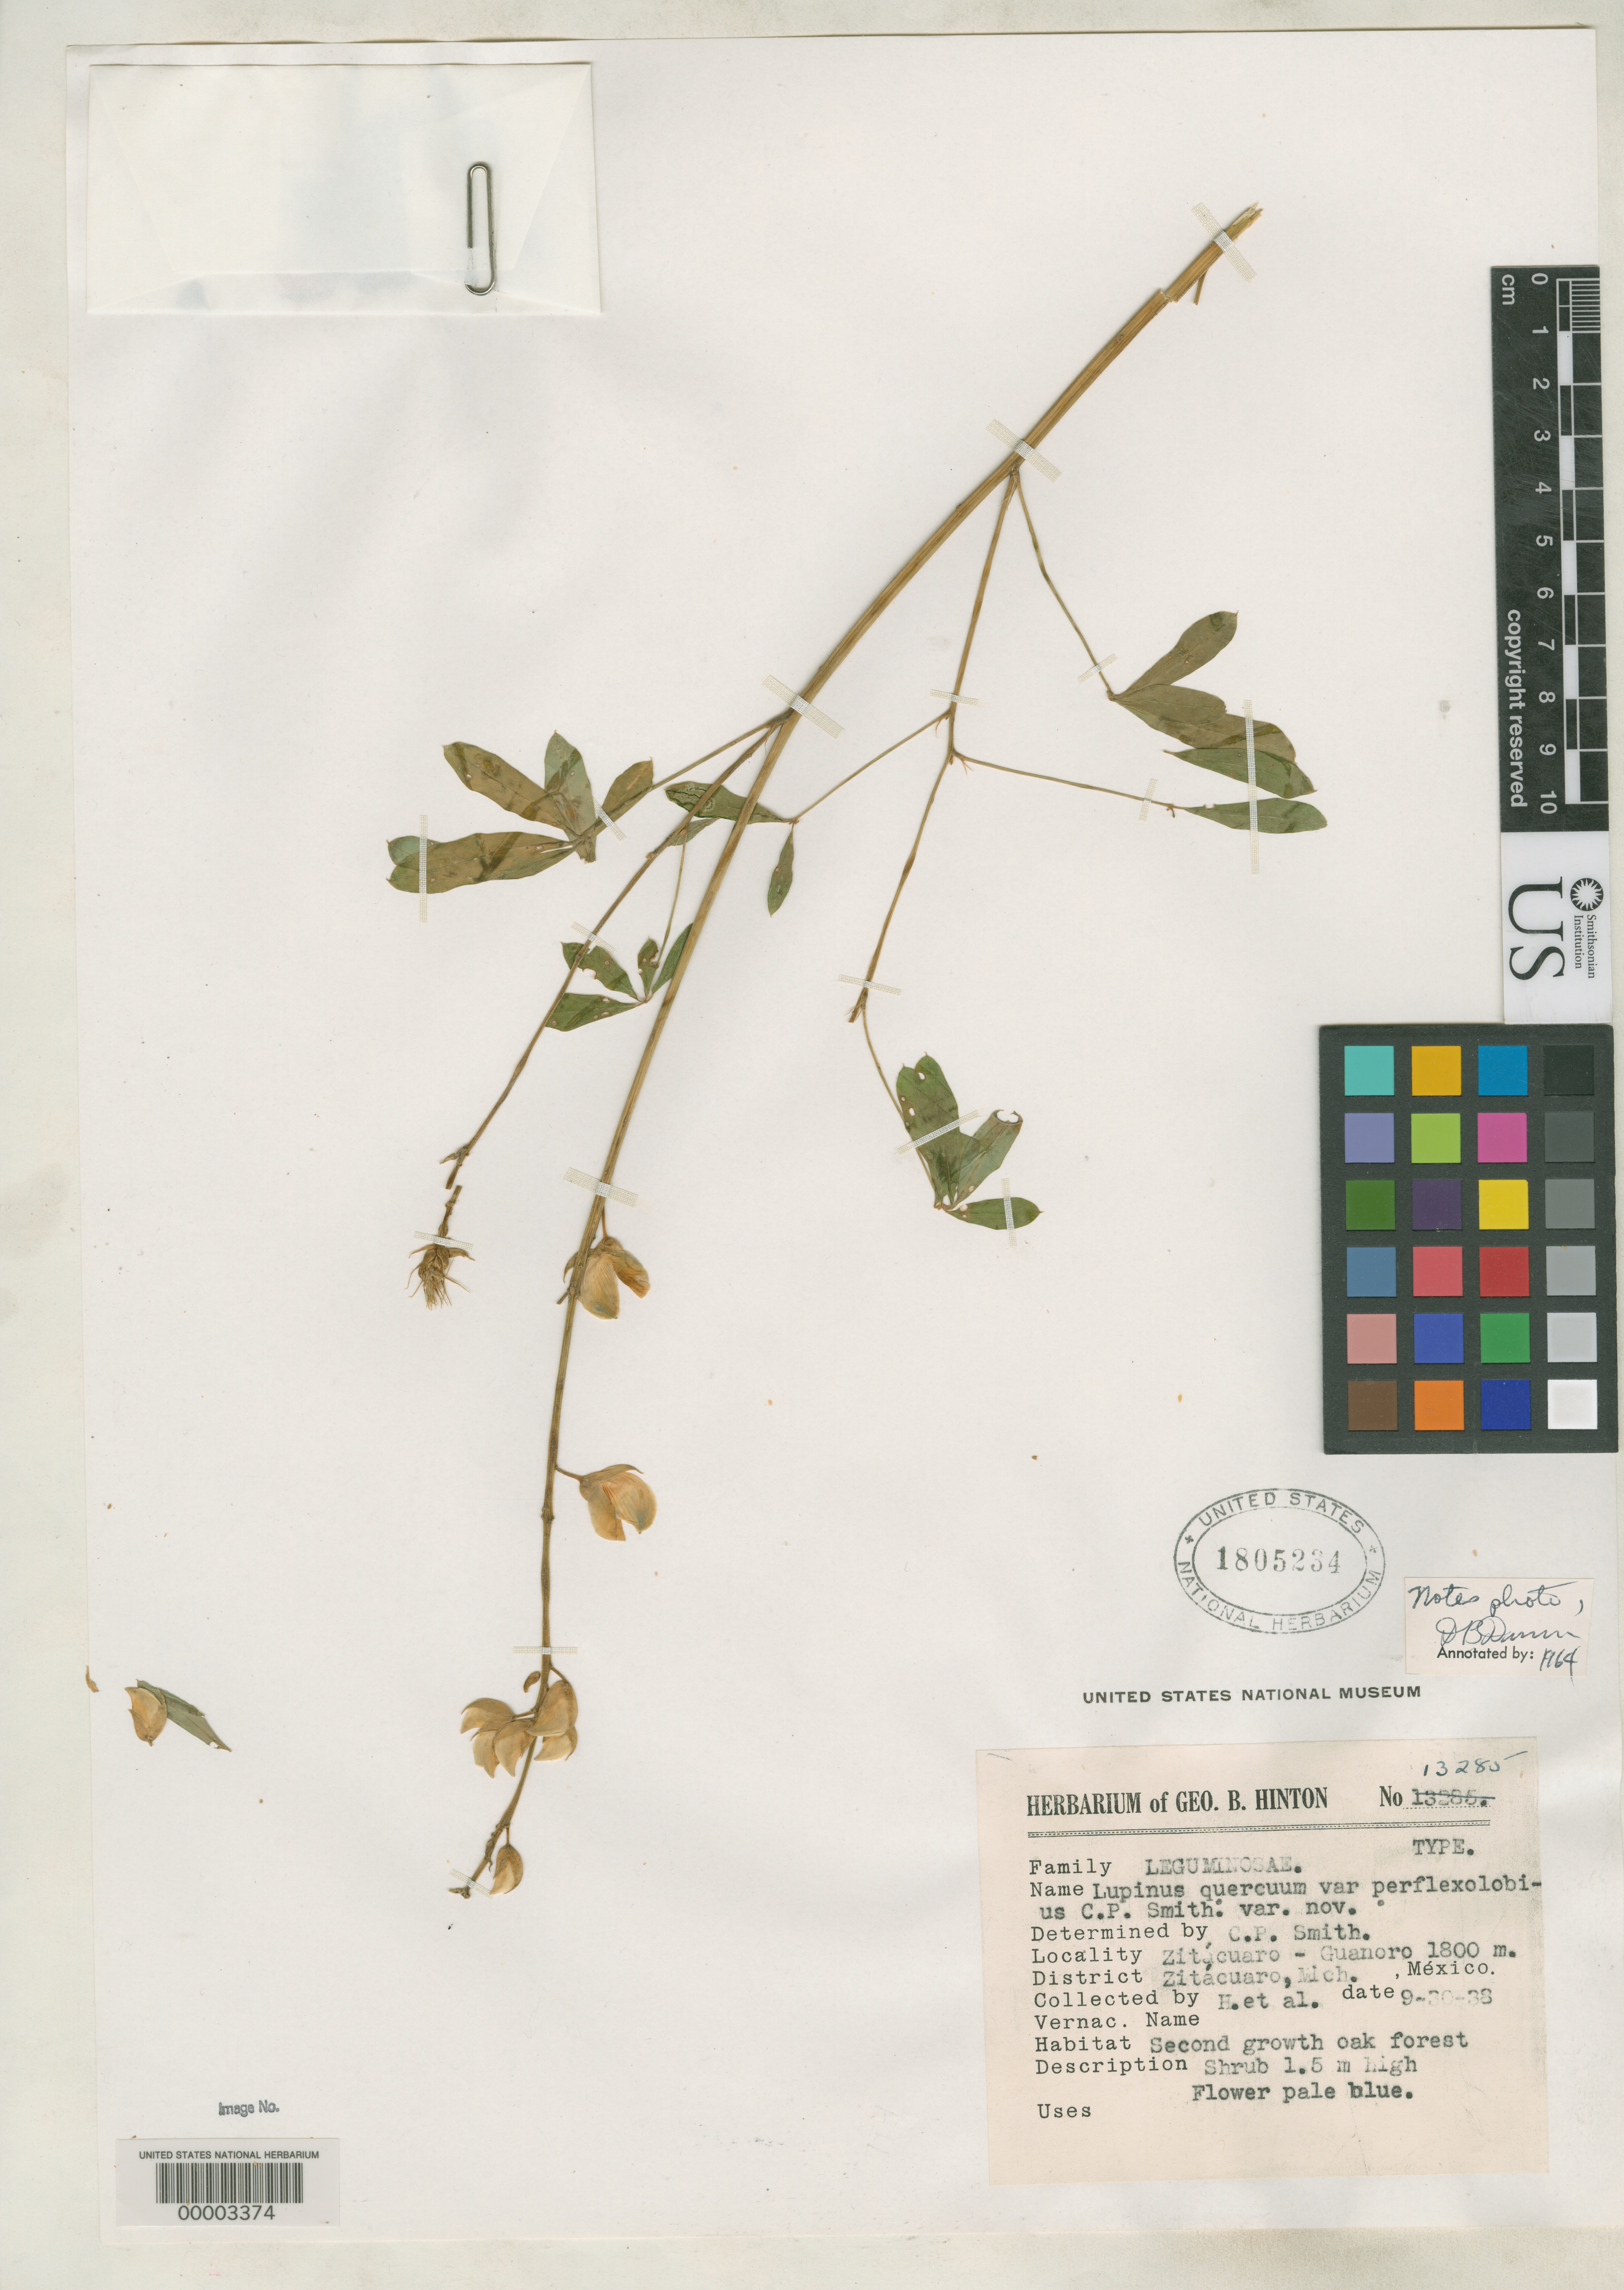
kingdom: Plantae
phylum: Tracheophyta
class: Magnoliopsida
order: Fabales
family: Fabaceae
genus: Lupinus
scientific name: Lupinus quercuum var. perflexolobius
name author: C.P. Sm.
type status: Isotype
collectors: G. B. Hinton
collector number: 13285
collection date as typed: Sep 1938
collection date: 1938-09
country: Mexico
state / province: Michoacán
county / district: Zitacuaro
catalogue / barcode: US 1805234